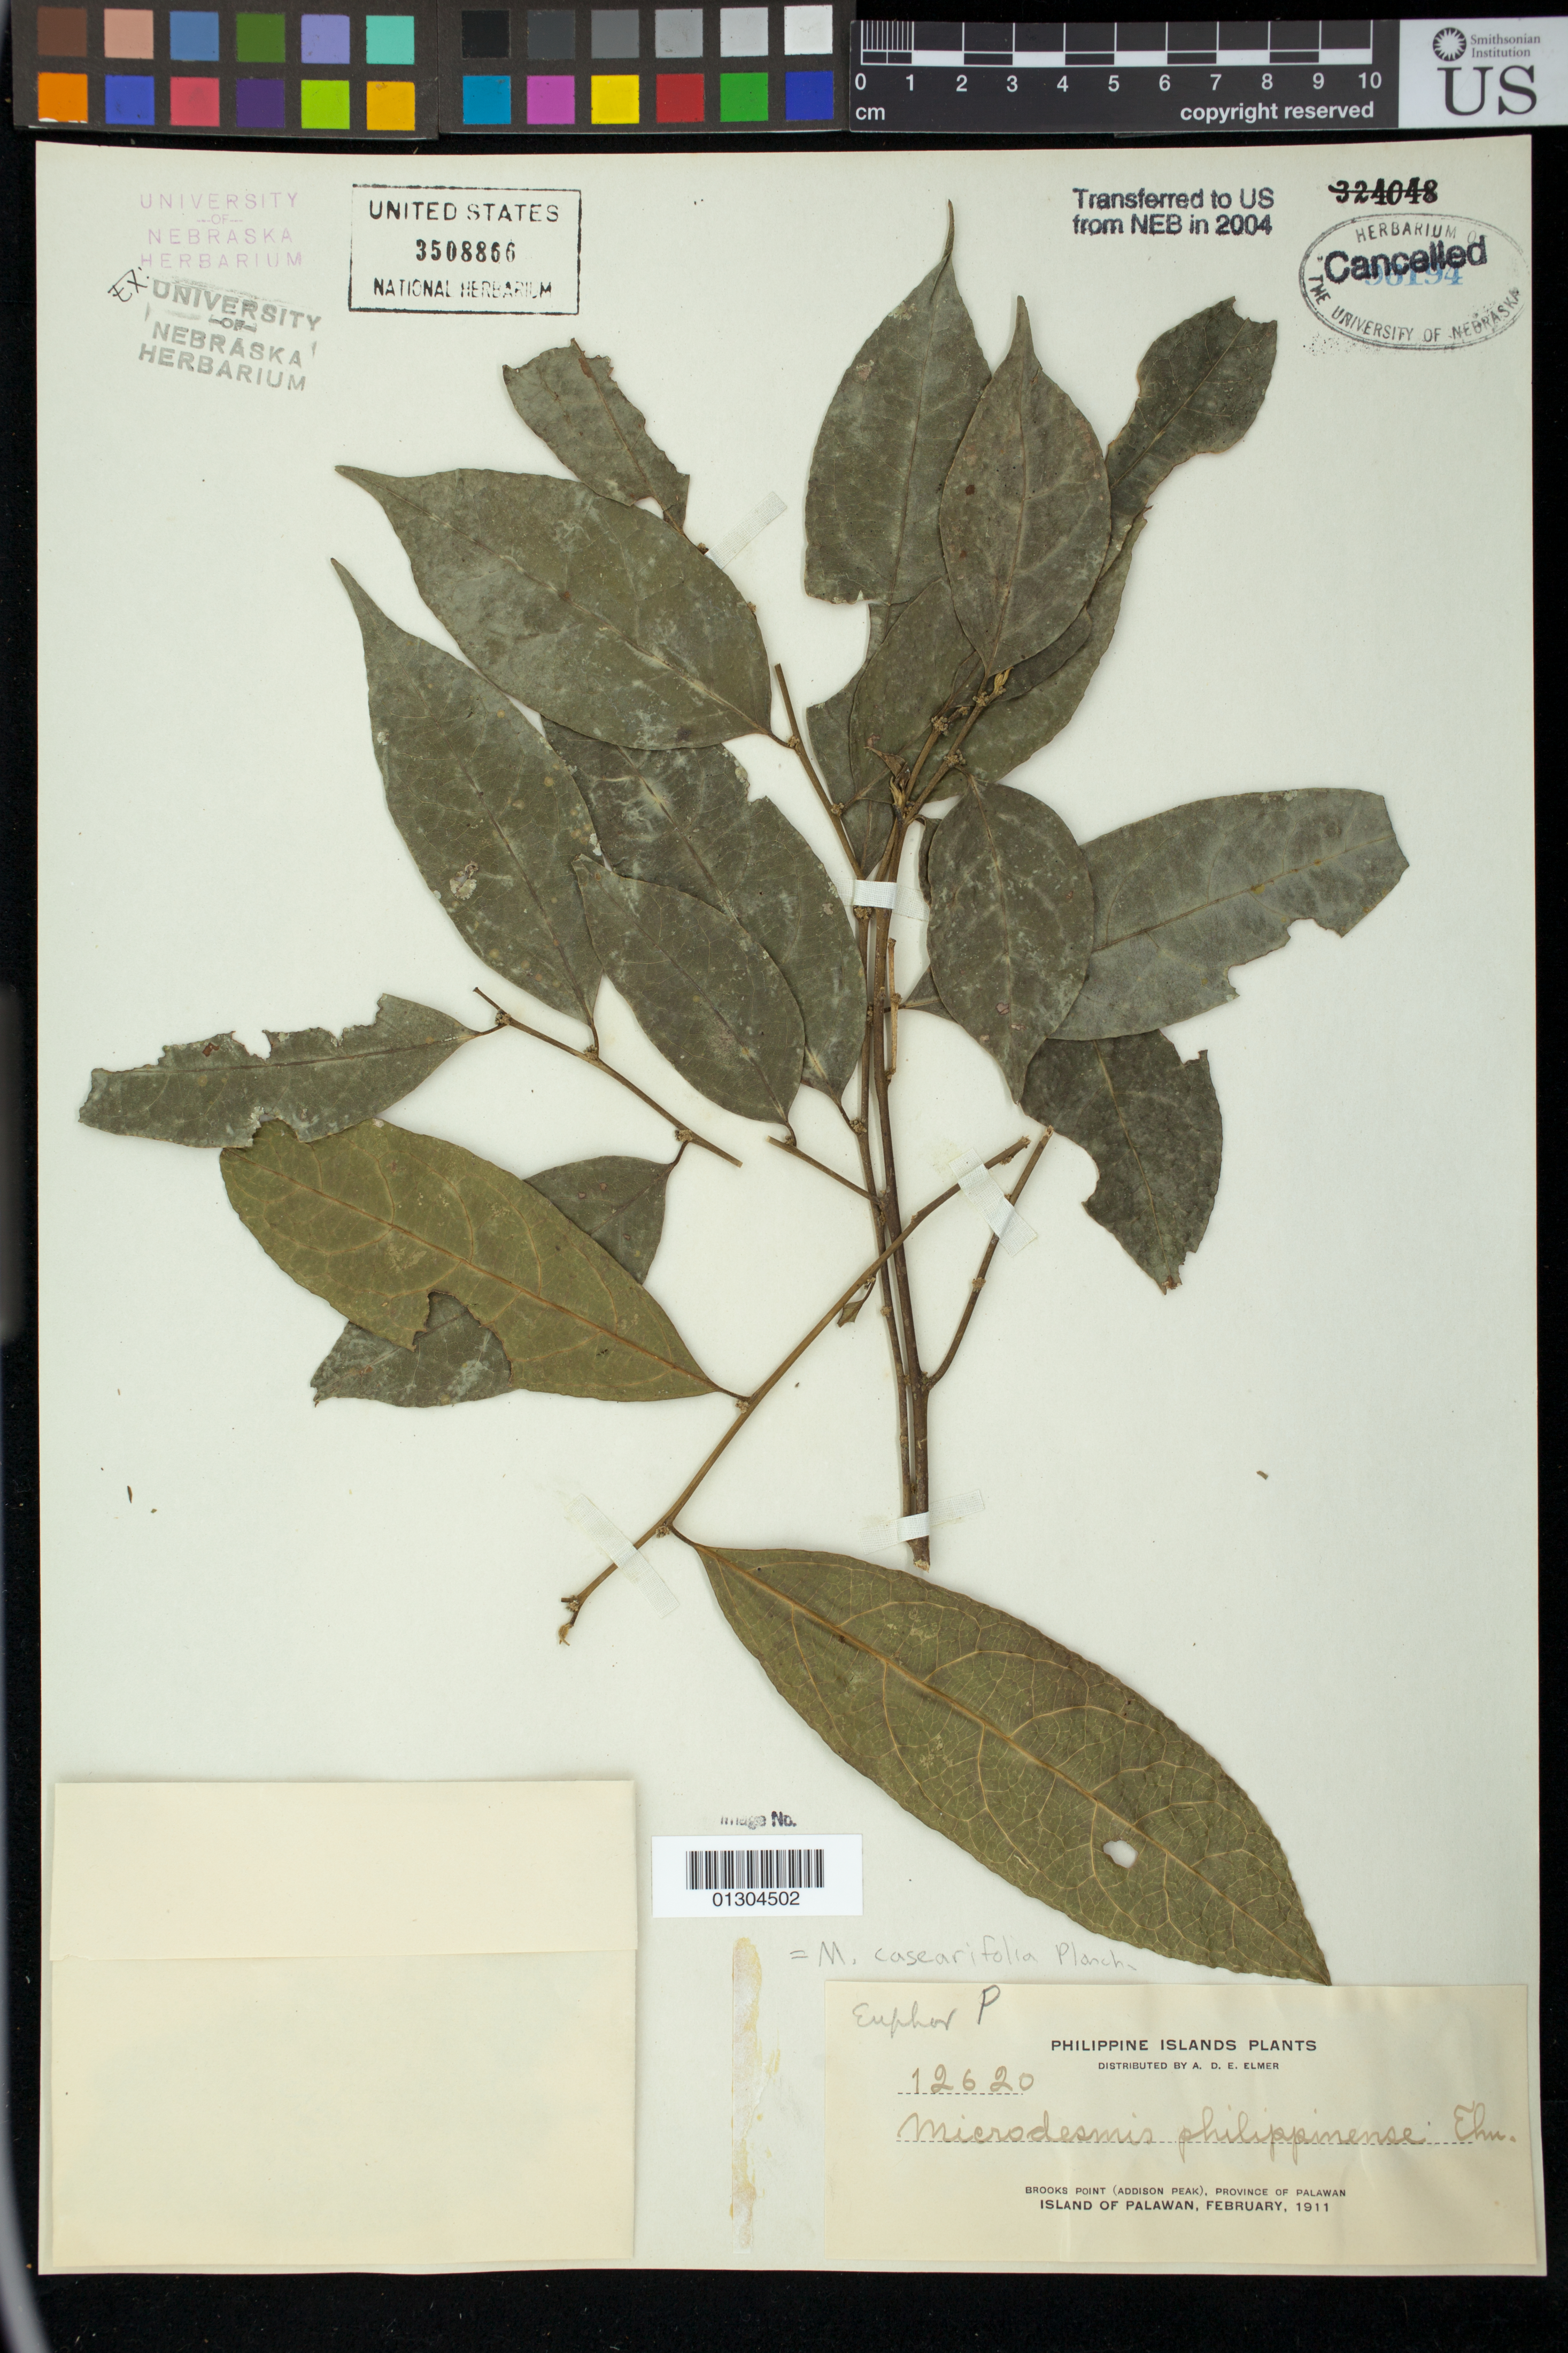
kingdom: Plantae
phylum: Tracheophyta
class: Magnoliopsida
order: Malpighiales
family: Pandaceae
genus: Microdesmis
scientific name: Microdesmis casearifolia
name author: Planch. & Hook.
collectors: A. D. E. Elmer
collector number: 12620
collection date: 1911-02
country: Philippines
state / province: Mimaropa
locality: Brooks Point (Addison Peak), Province of Palawan, Island of Palawan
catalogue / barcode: US 3508866